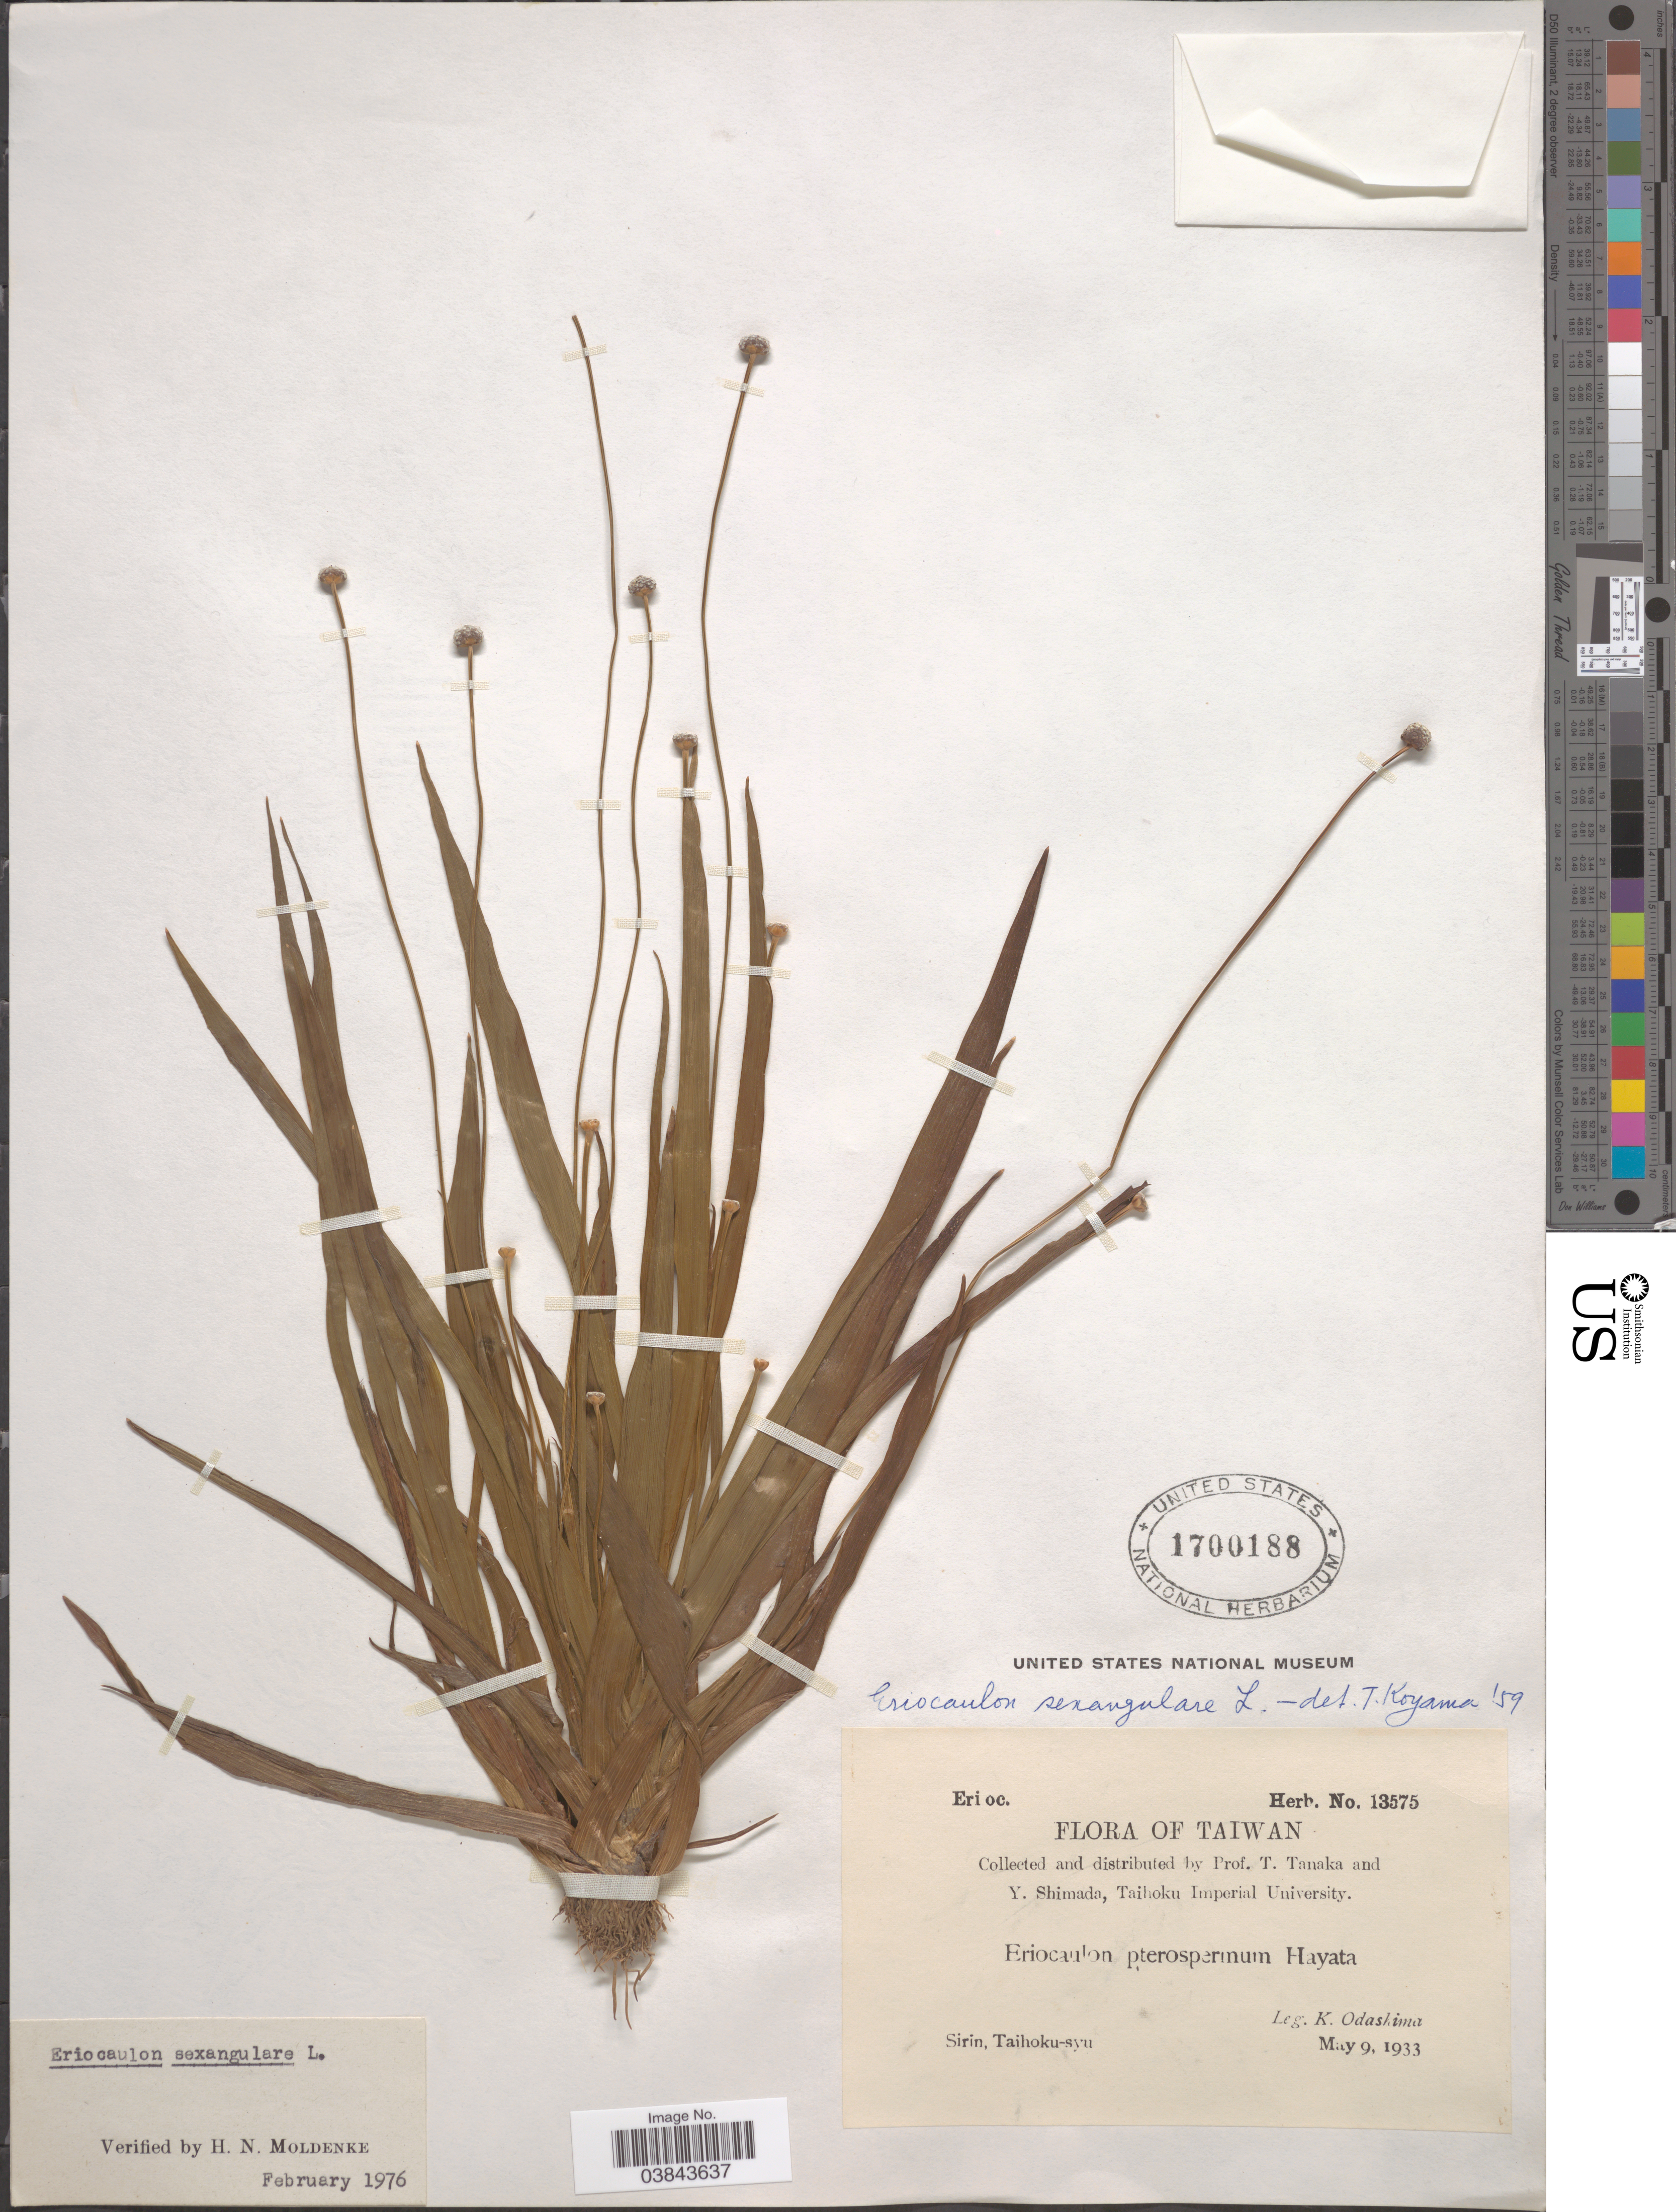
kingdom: Plantae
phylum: Tracheophyta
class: Liliopsida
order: Poales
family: Eriocaulaceae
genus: Eriocaulon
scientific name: Eriocaulon sexangulare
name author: L.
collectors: K. Odashima, T. Tanaka & Y. Shimada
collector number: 13575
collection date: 1933-05-09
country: Taiwan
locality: Sirin, Taihoku-syu.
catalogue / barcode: US 1700188